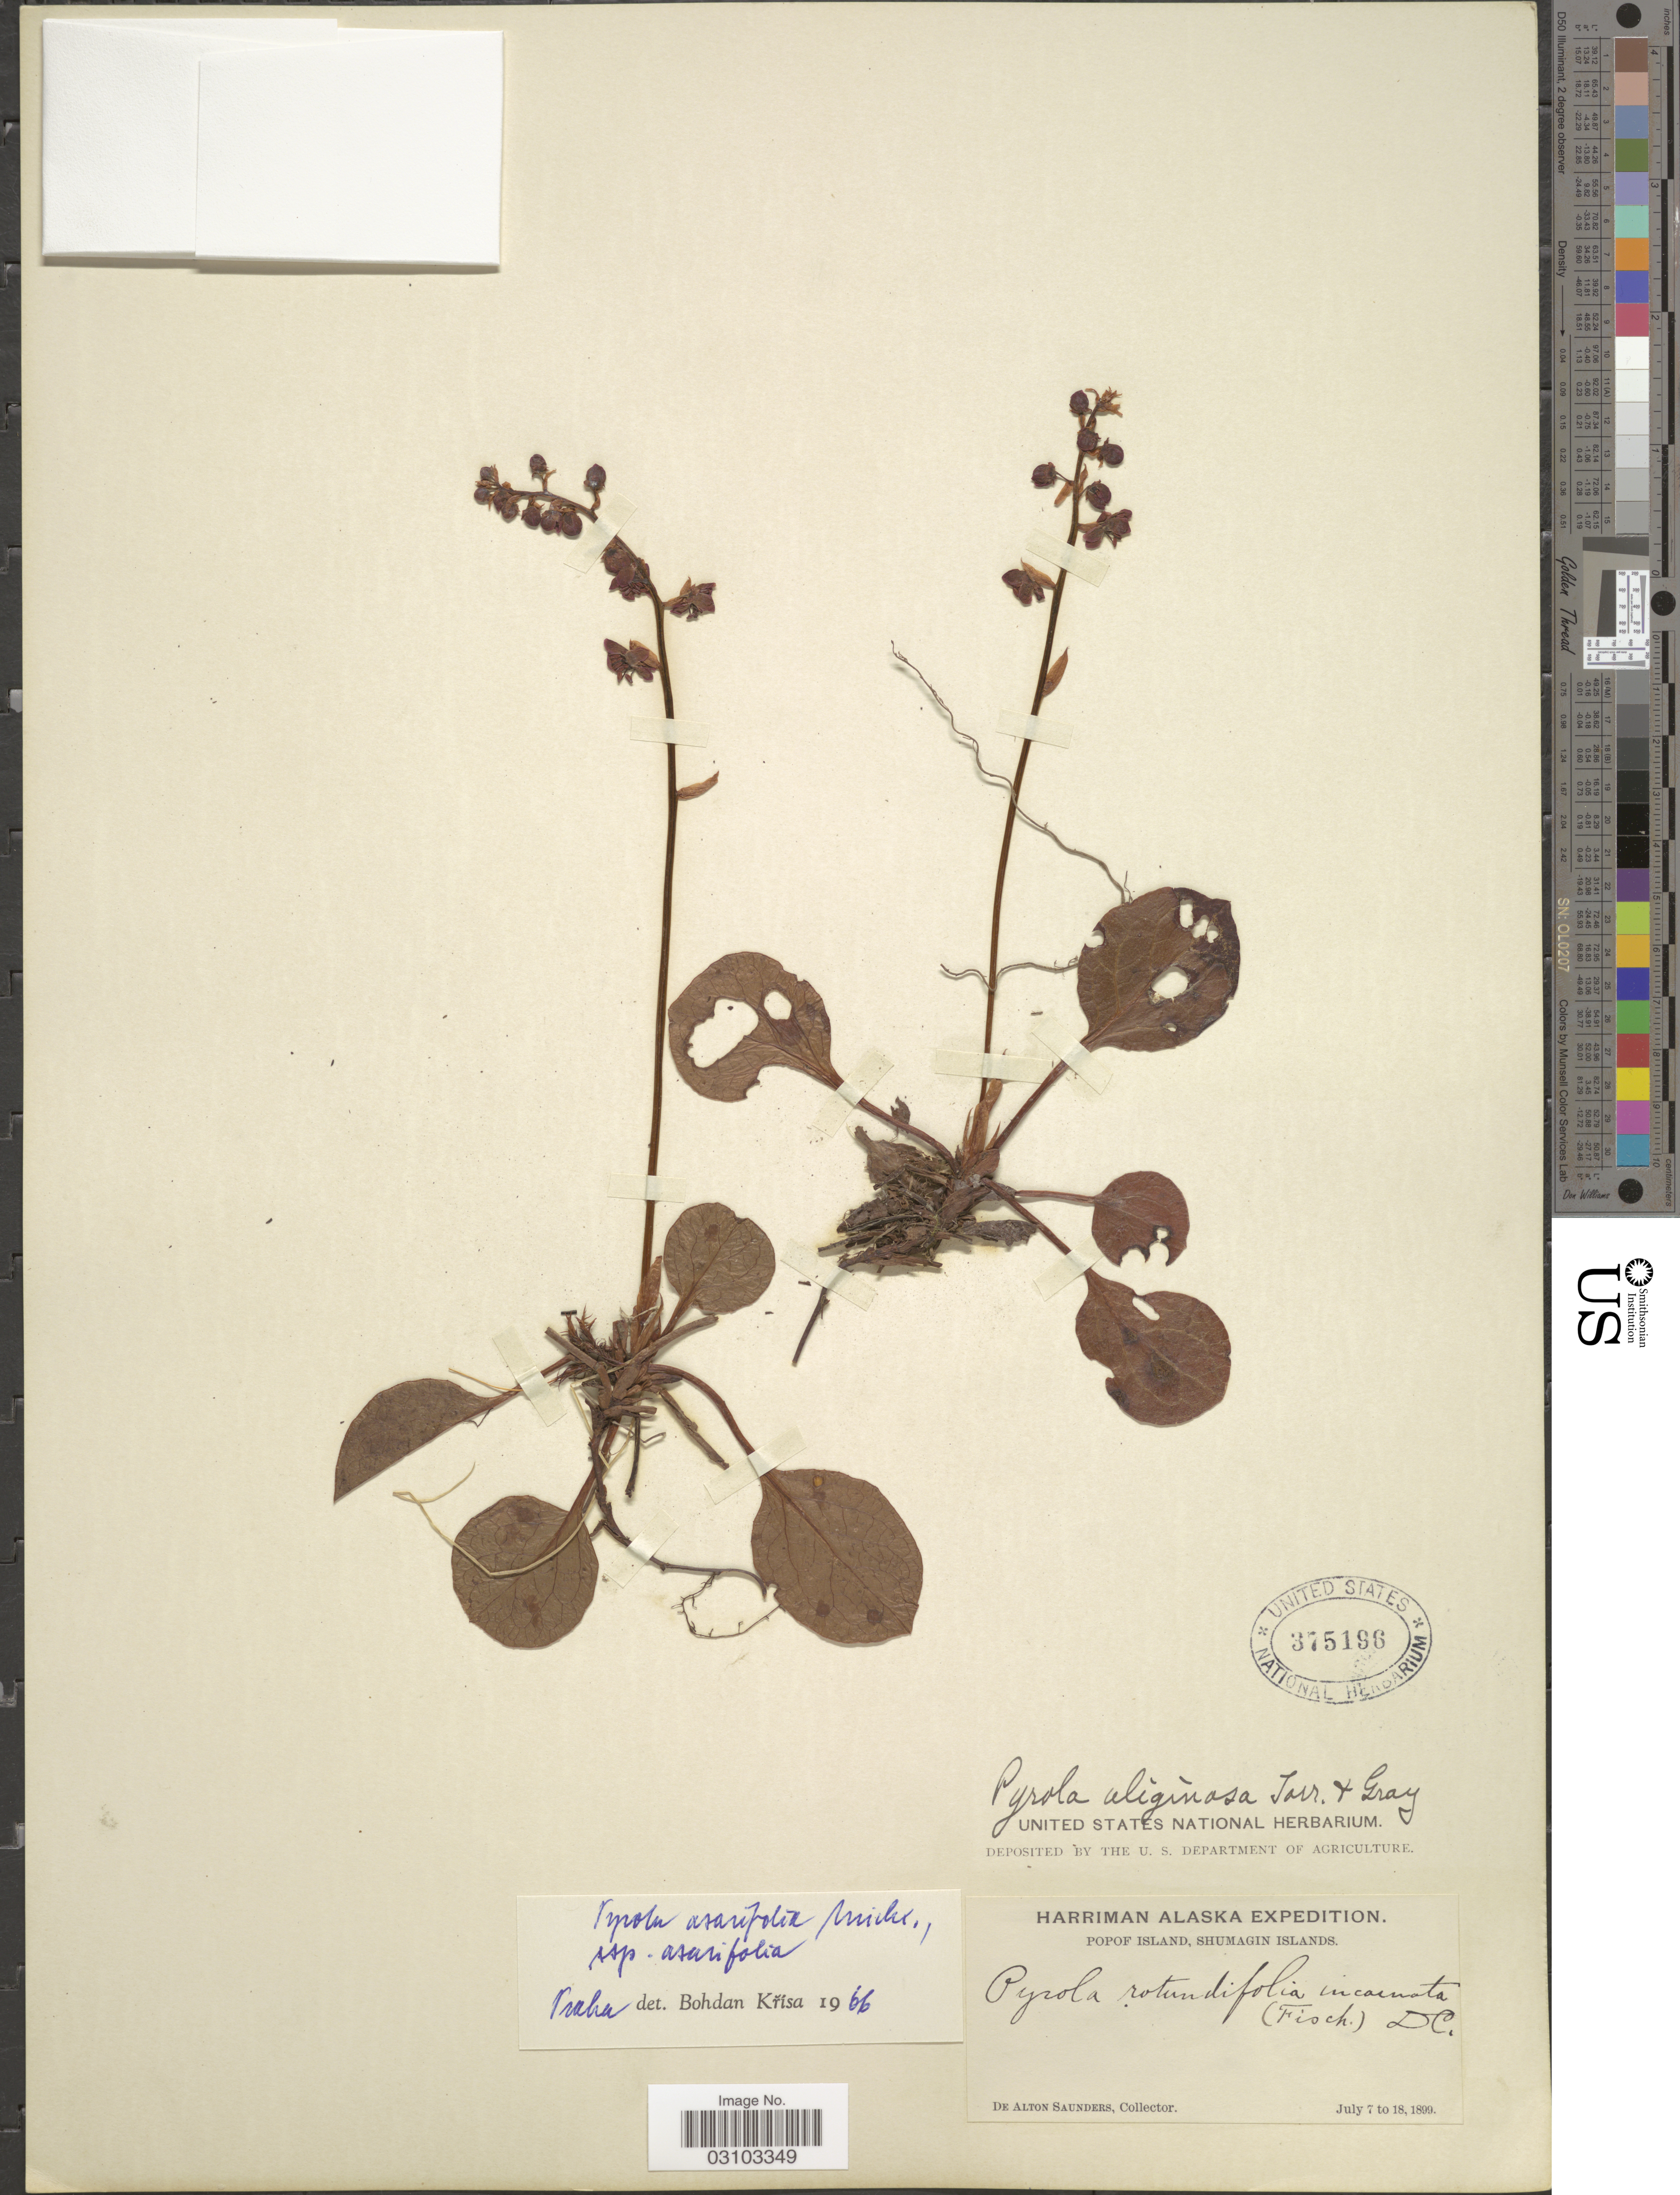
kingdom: Plantae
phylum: Tracheophyta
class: Magnoliopsida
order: Ericales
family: Ericaceae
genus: Pyrola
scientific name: Pyrola asarifolia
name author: Michx.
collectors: D. A. Saunders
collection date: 1899-07-07/1899-07-18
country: United States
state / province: Alaska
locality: Popof Island, Shumagin Islands.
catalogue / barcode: US 375196